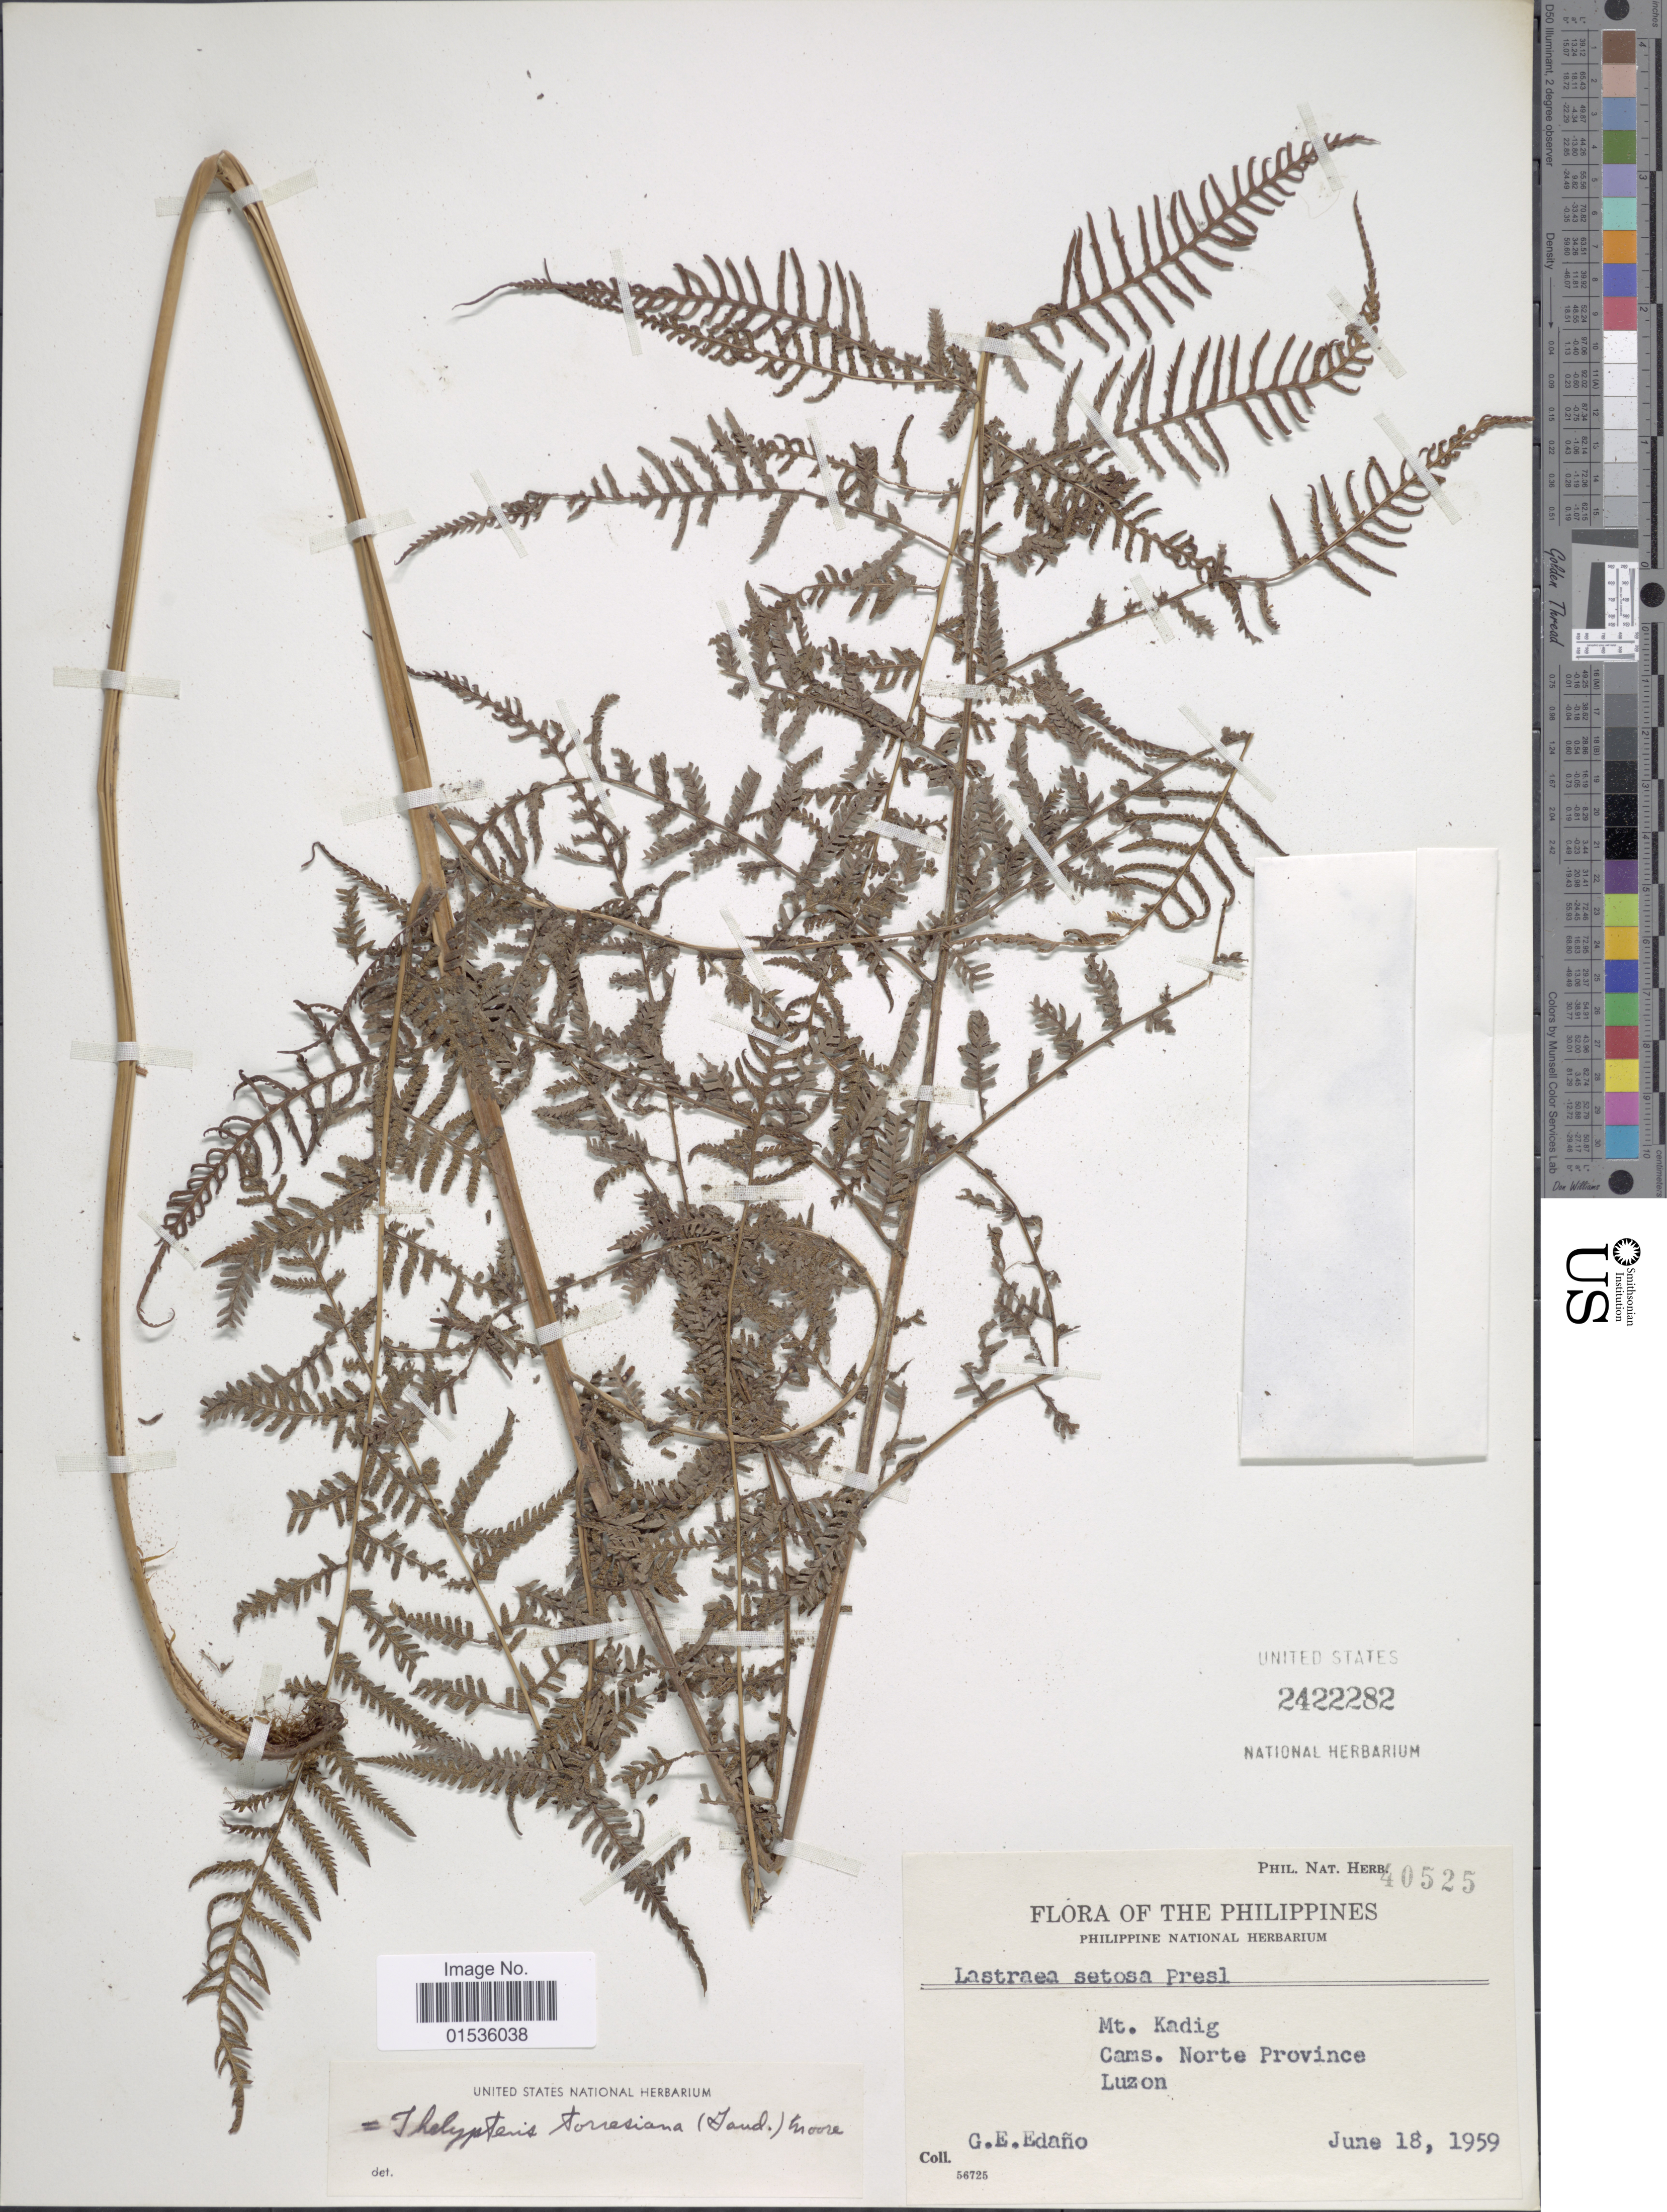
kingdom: Plantae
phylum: Tracheophyta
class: Polypodiopsida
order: Polypodiales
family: Thelypteridaceae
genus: Macrothelypteris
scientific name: Macrothelypteris torresiana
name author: (Gaudich.) Ching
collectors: G. E. Edaño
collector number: Phil. Nat. Herb.40525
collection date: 1959-06-18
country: Philippines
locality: Philippines, Mt. Kadig, Cams. Norte Province, Luzon.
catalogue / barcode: US 2422282